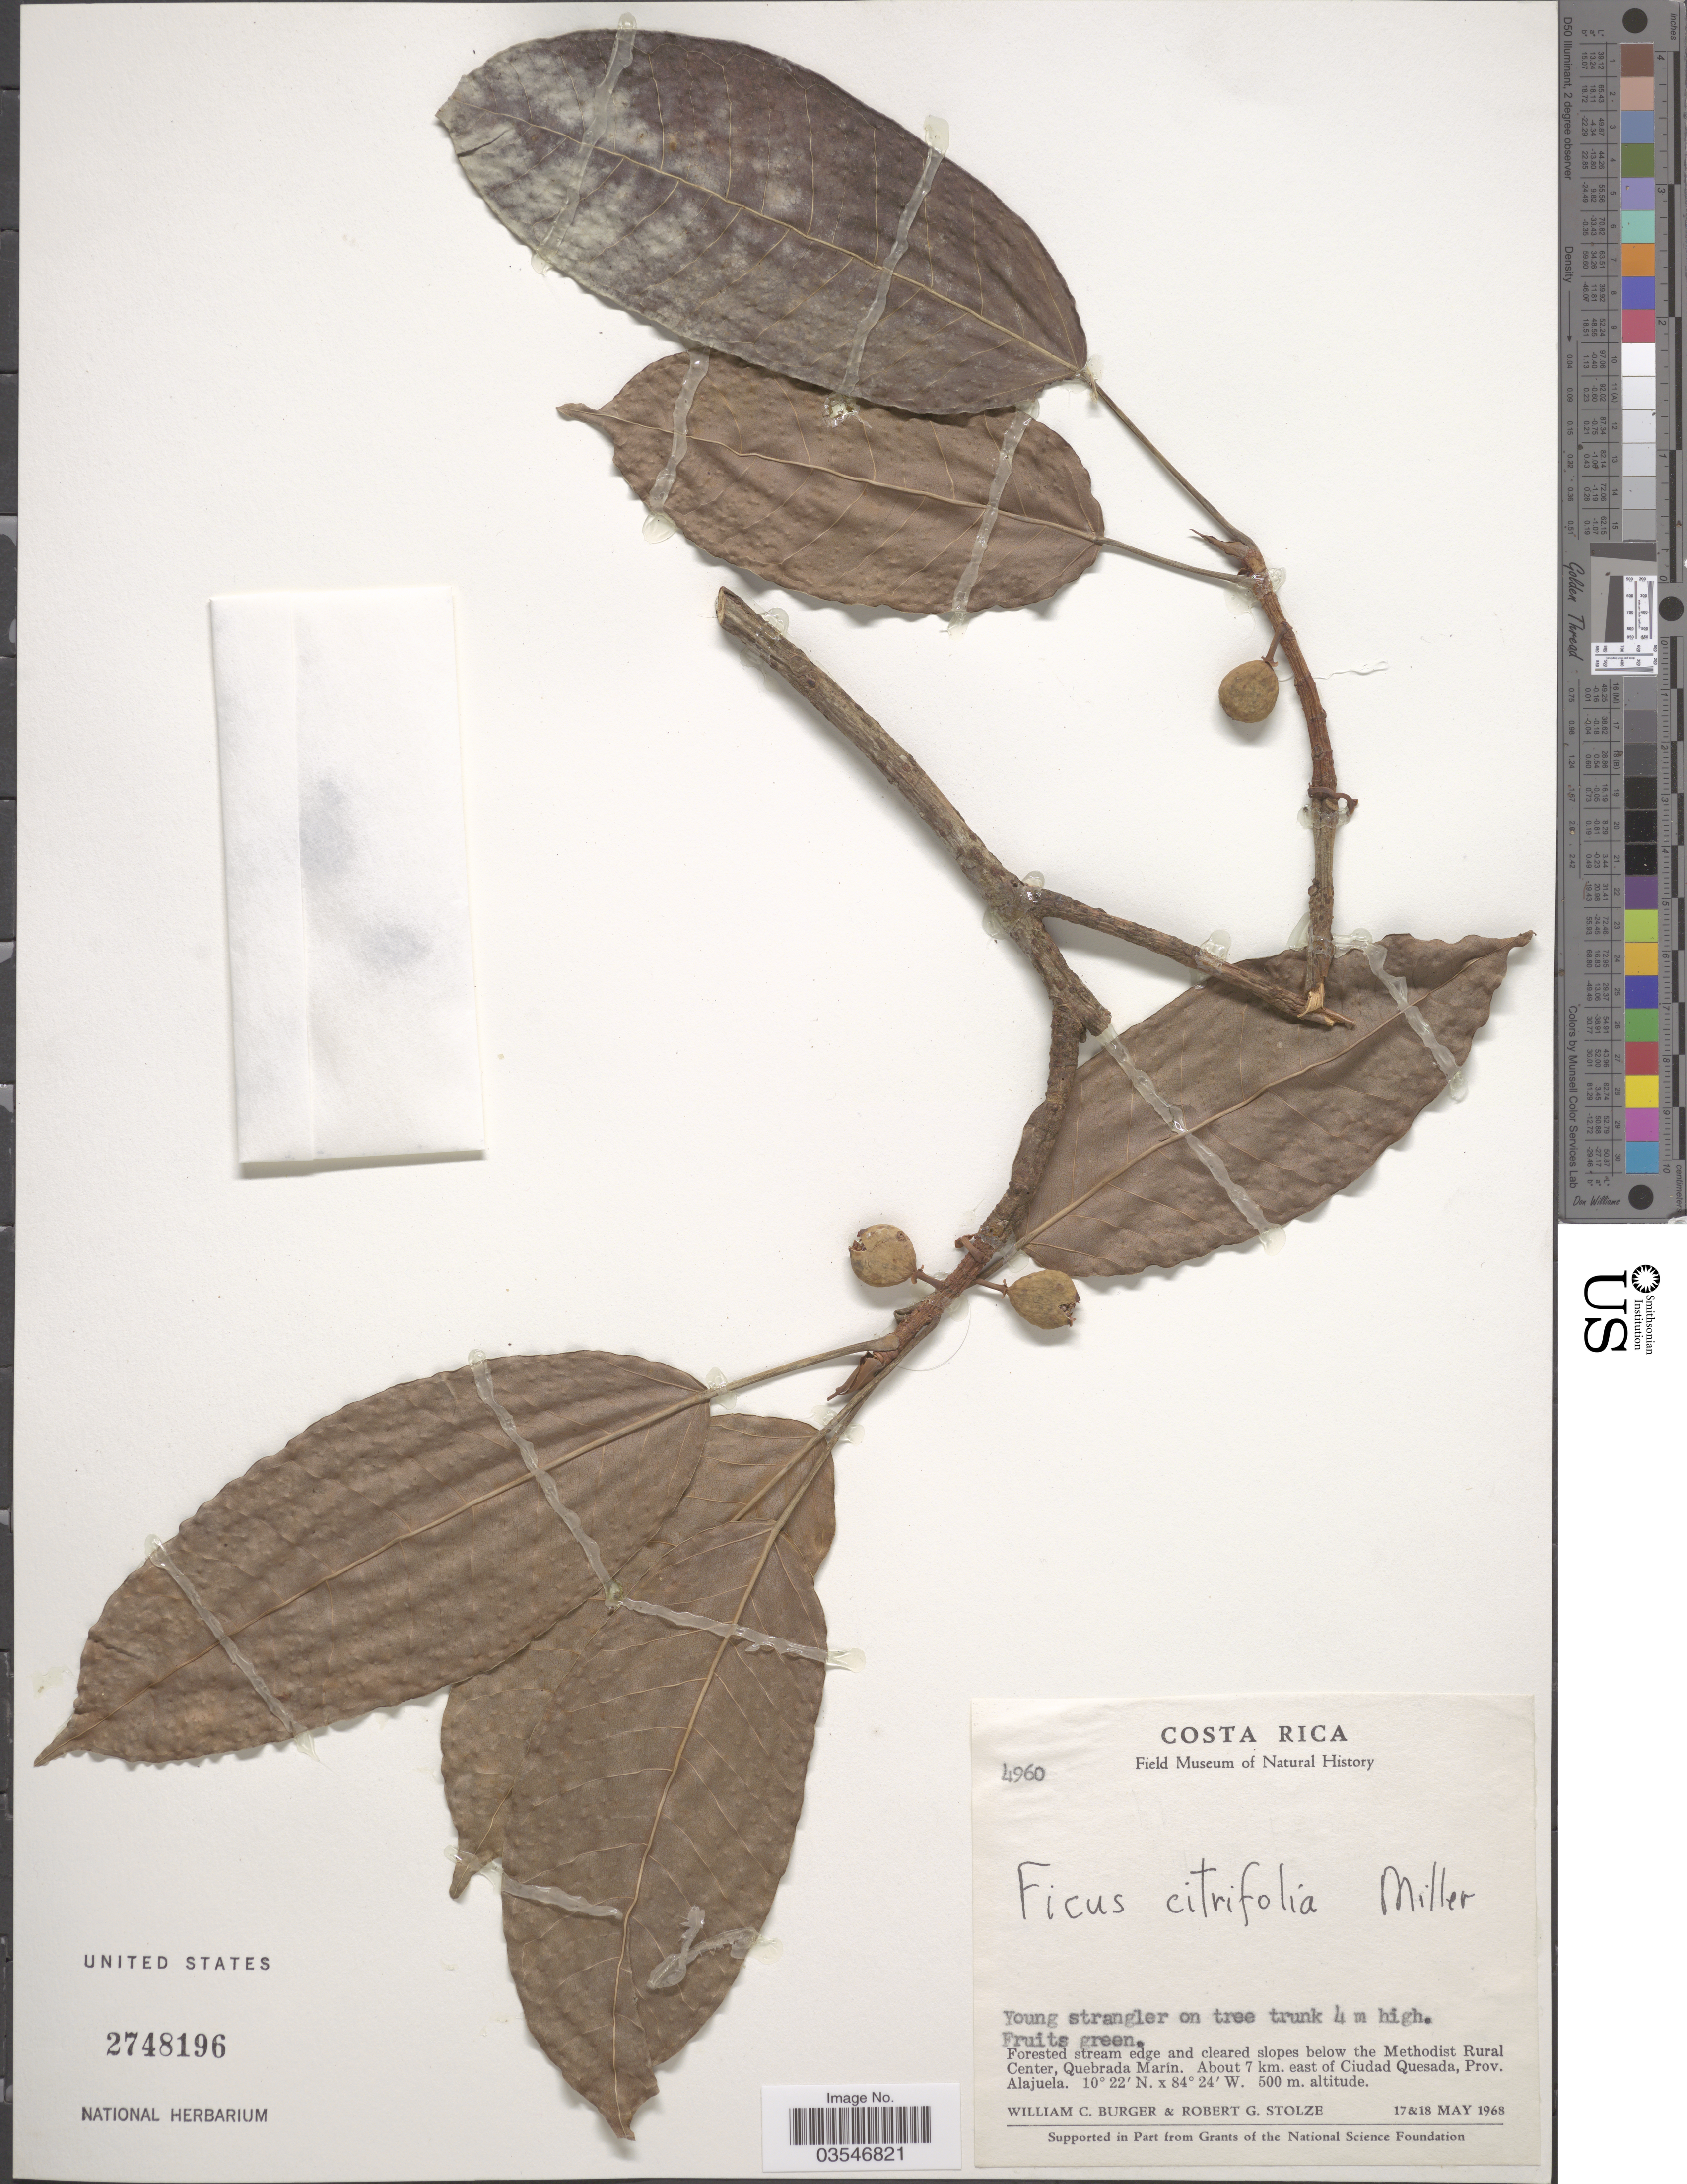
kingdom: Plantae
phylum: Tracheophyta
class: Magnoliopsida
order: Rosales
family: Moraceae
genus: Ficus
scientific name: Ficus citrifolia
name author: Mill.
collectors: W. Burger & R. G. Stolze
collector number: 4960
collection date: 1968-05-17/1968-05-18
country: Costa Rica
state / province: Alajuela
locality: Forested stream edge and cleared slopes below the Methodist Rural Center, Quebrada Martin. About 7 km. east of Ciudad Quesada.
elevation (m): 500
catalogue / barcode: US 2748196